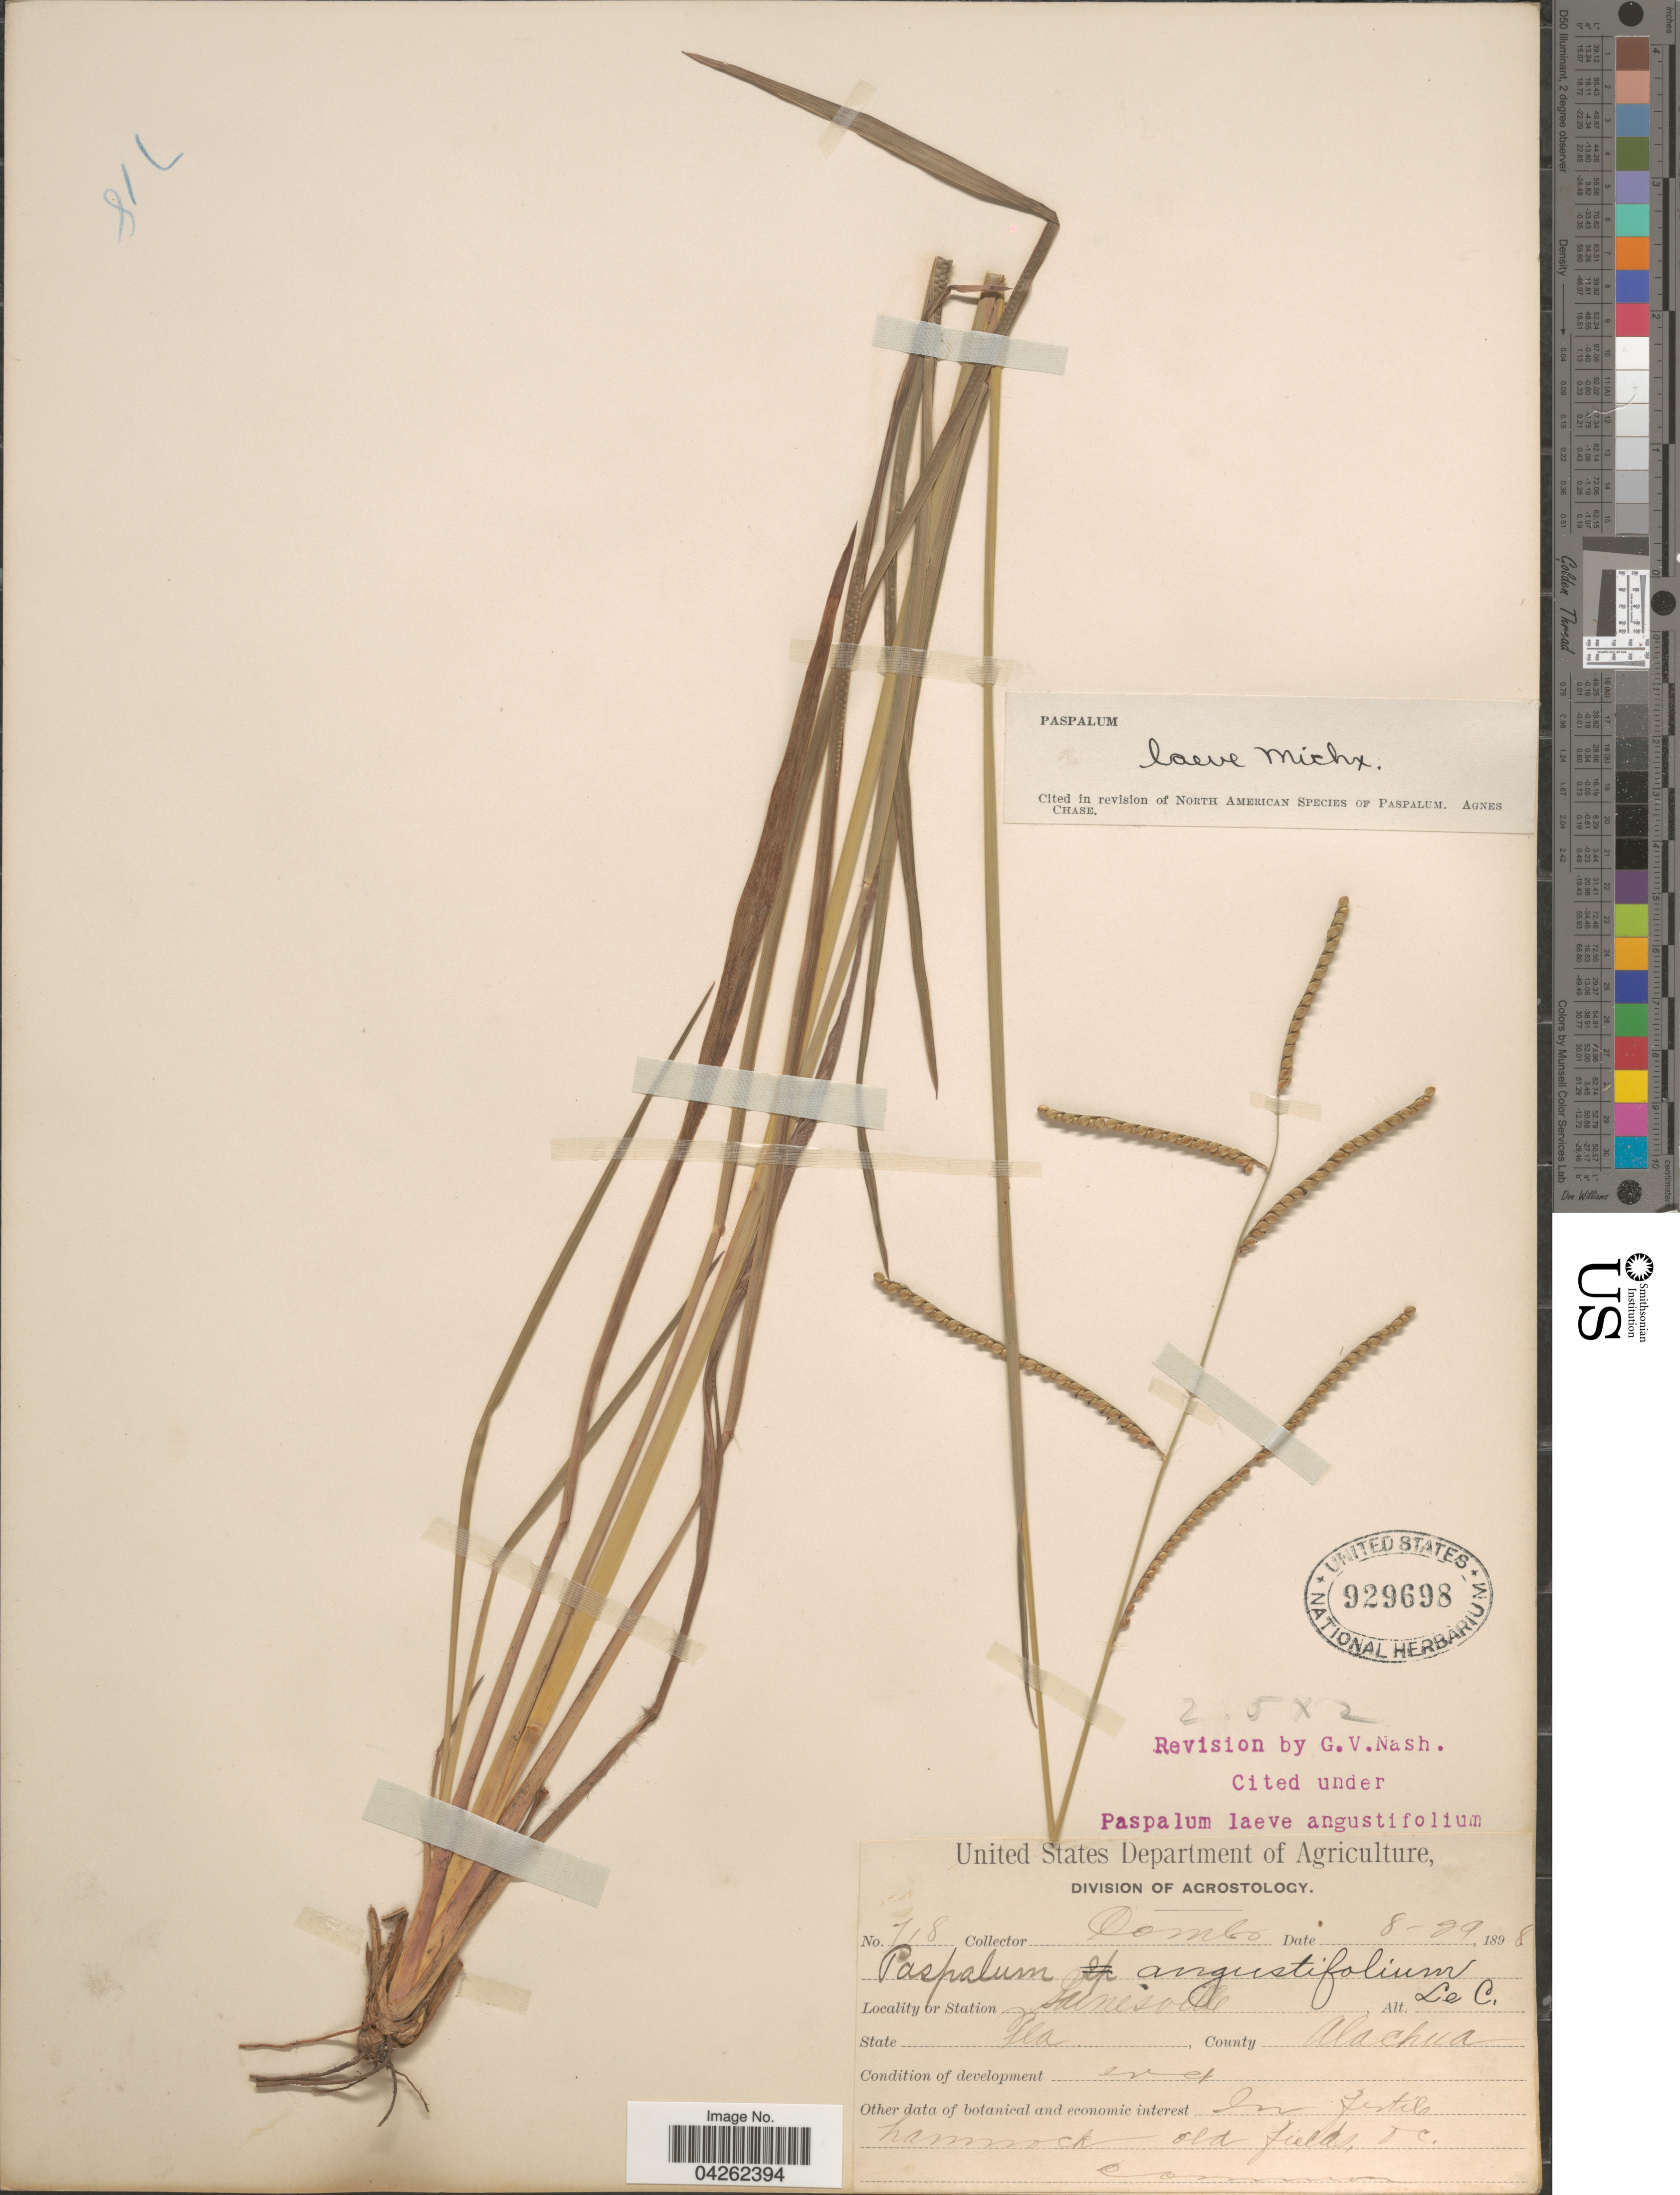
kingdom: Plantae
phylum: Tracheophyta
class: Liliopsida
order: Poales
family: Poaceae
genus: Paspalum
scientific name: Paspalum laeve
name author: Michx.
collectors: -. Combs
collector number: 718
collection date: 1898-08-29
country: United States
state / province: Florida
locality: Gainesville. County Alachua. In fertile hammock old fields.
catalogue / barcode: US 929698